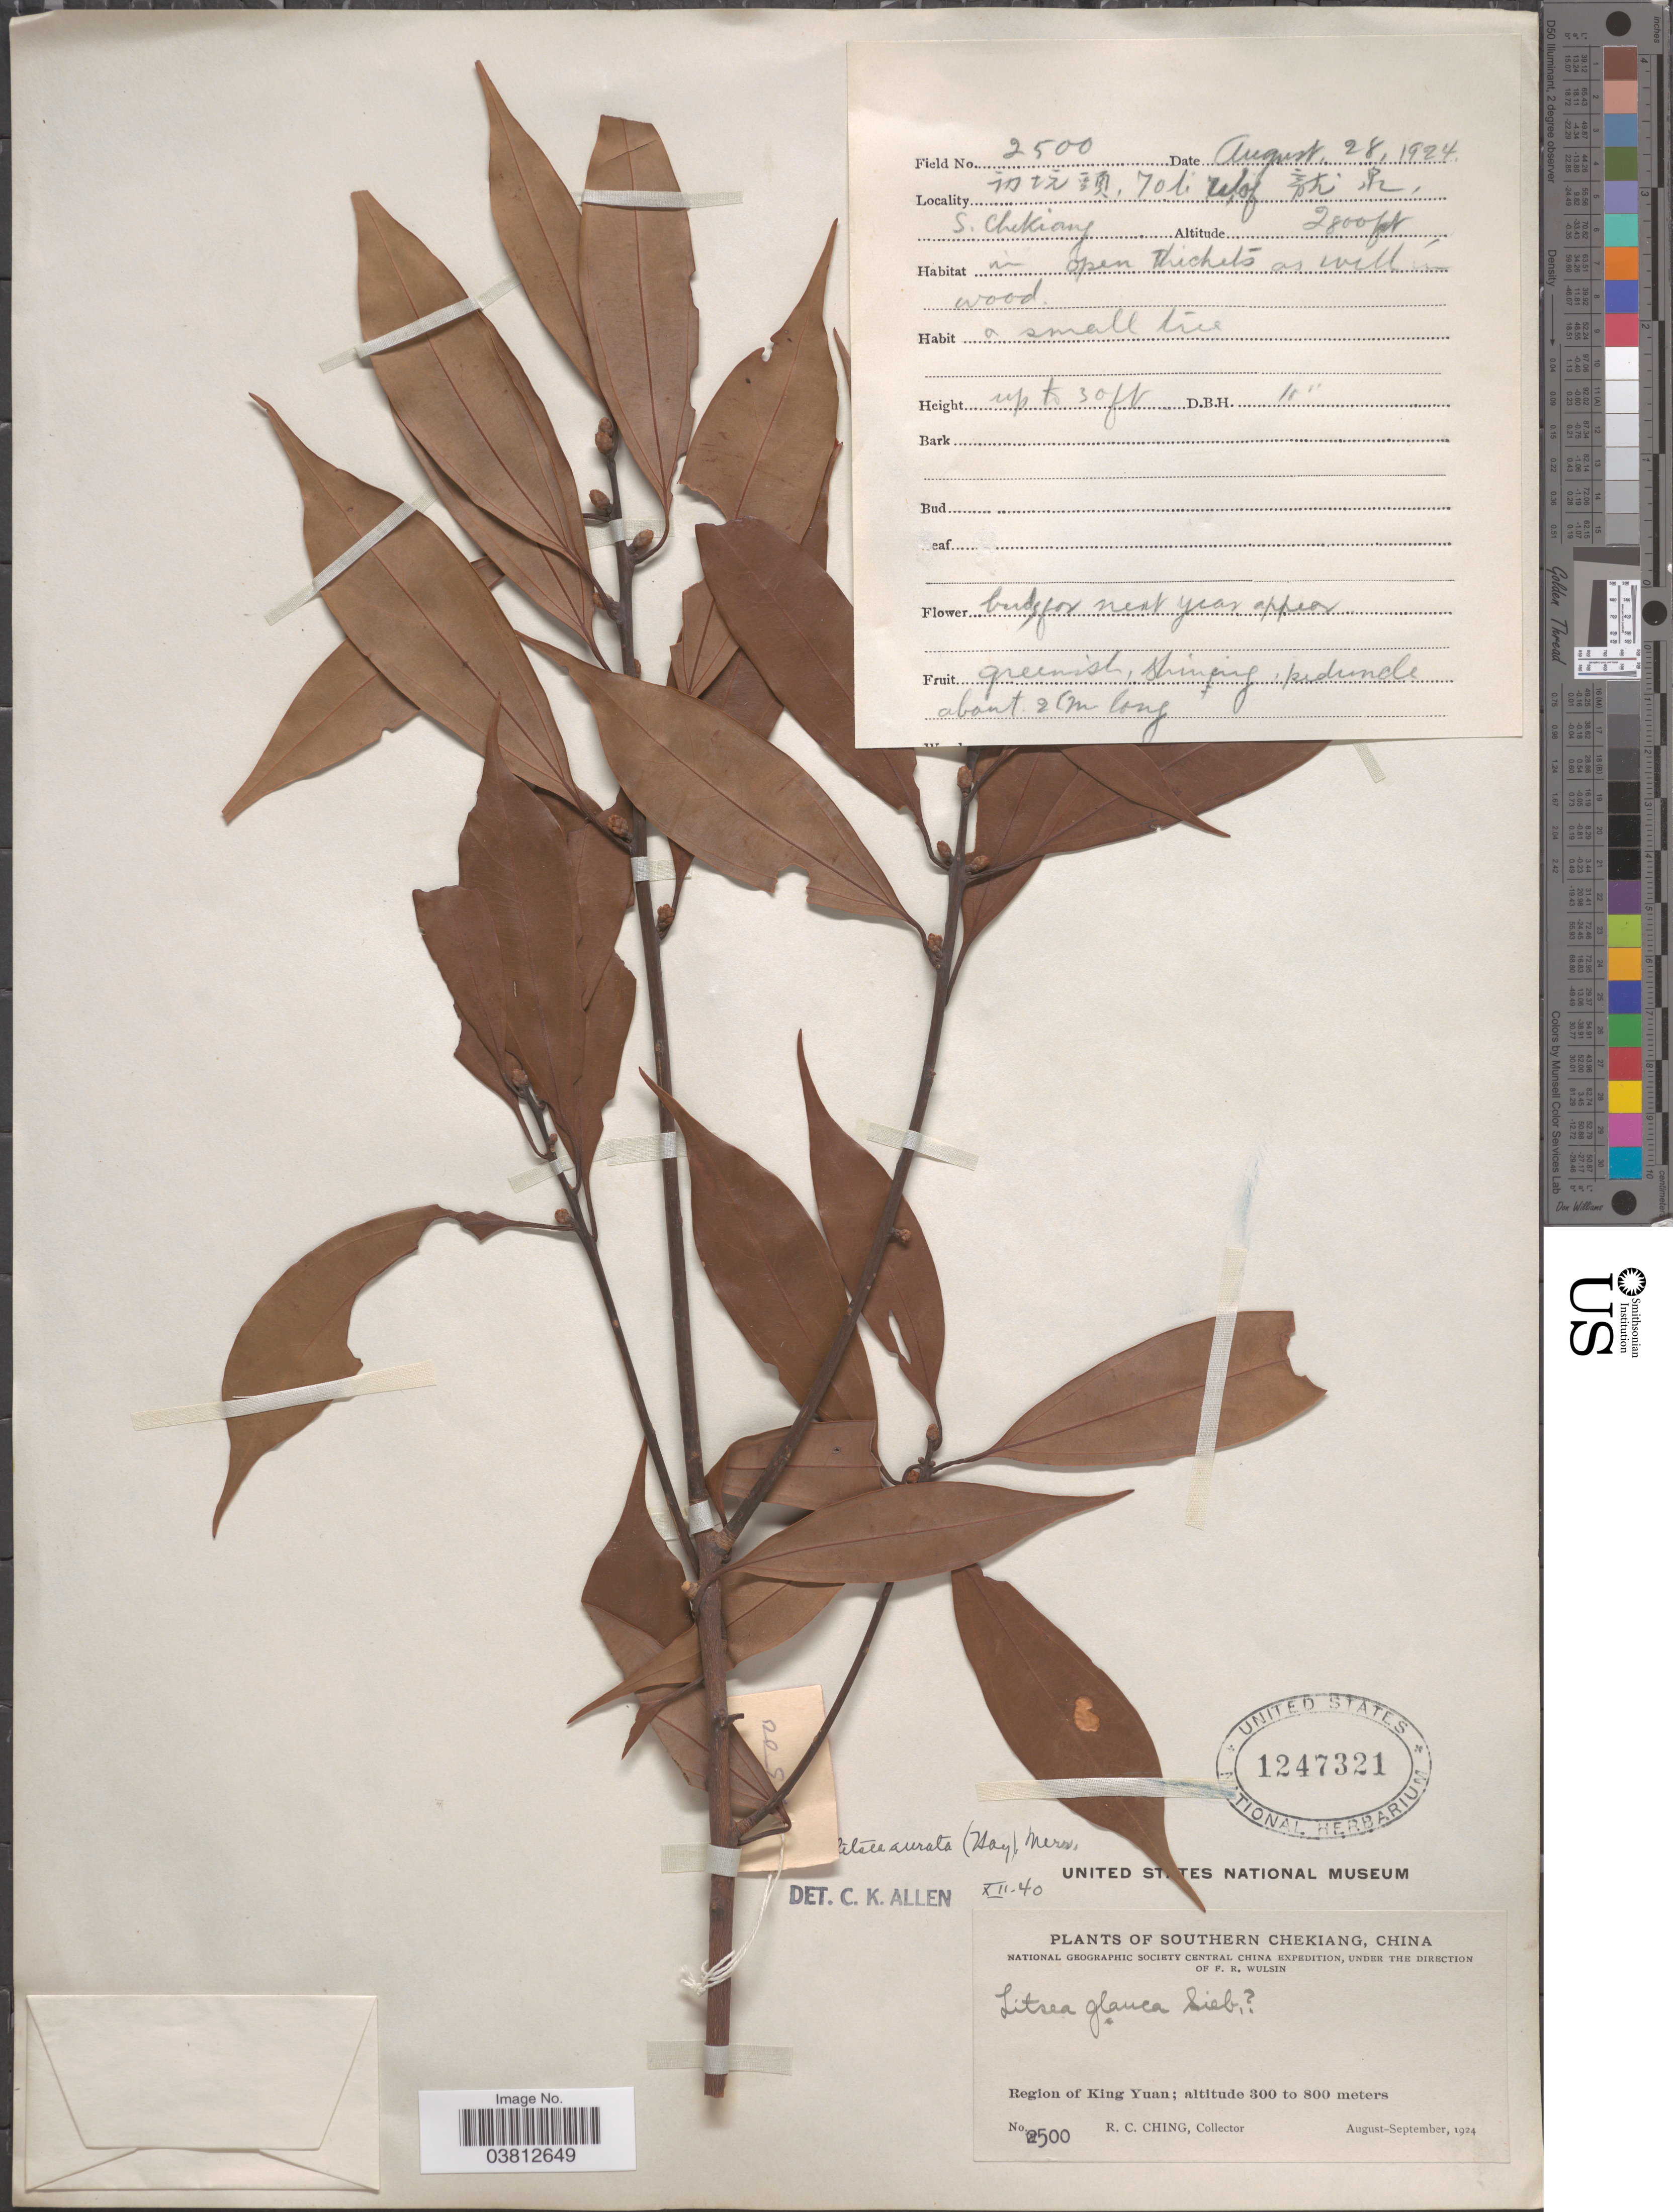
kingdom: Plantae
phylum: Tracheophyta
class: Magnoliopsida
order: Laurales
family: Lauraceae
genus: Neolitsea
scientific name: Neolitsea aurata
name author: (Hayata) Koidz.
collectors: R. C. Ching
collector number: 2500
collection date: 1924-08-28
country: China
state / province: Zhejiang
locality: Southern Chekiang. Region of King Yuan.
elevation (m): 853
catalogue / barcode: US 1247321